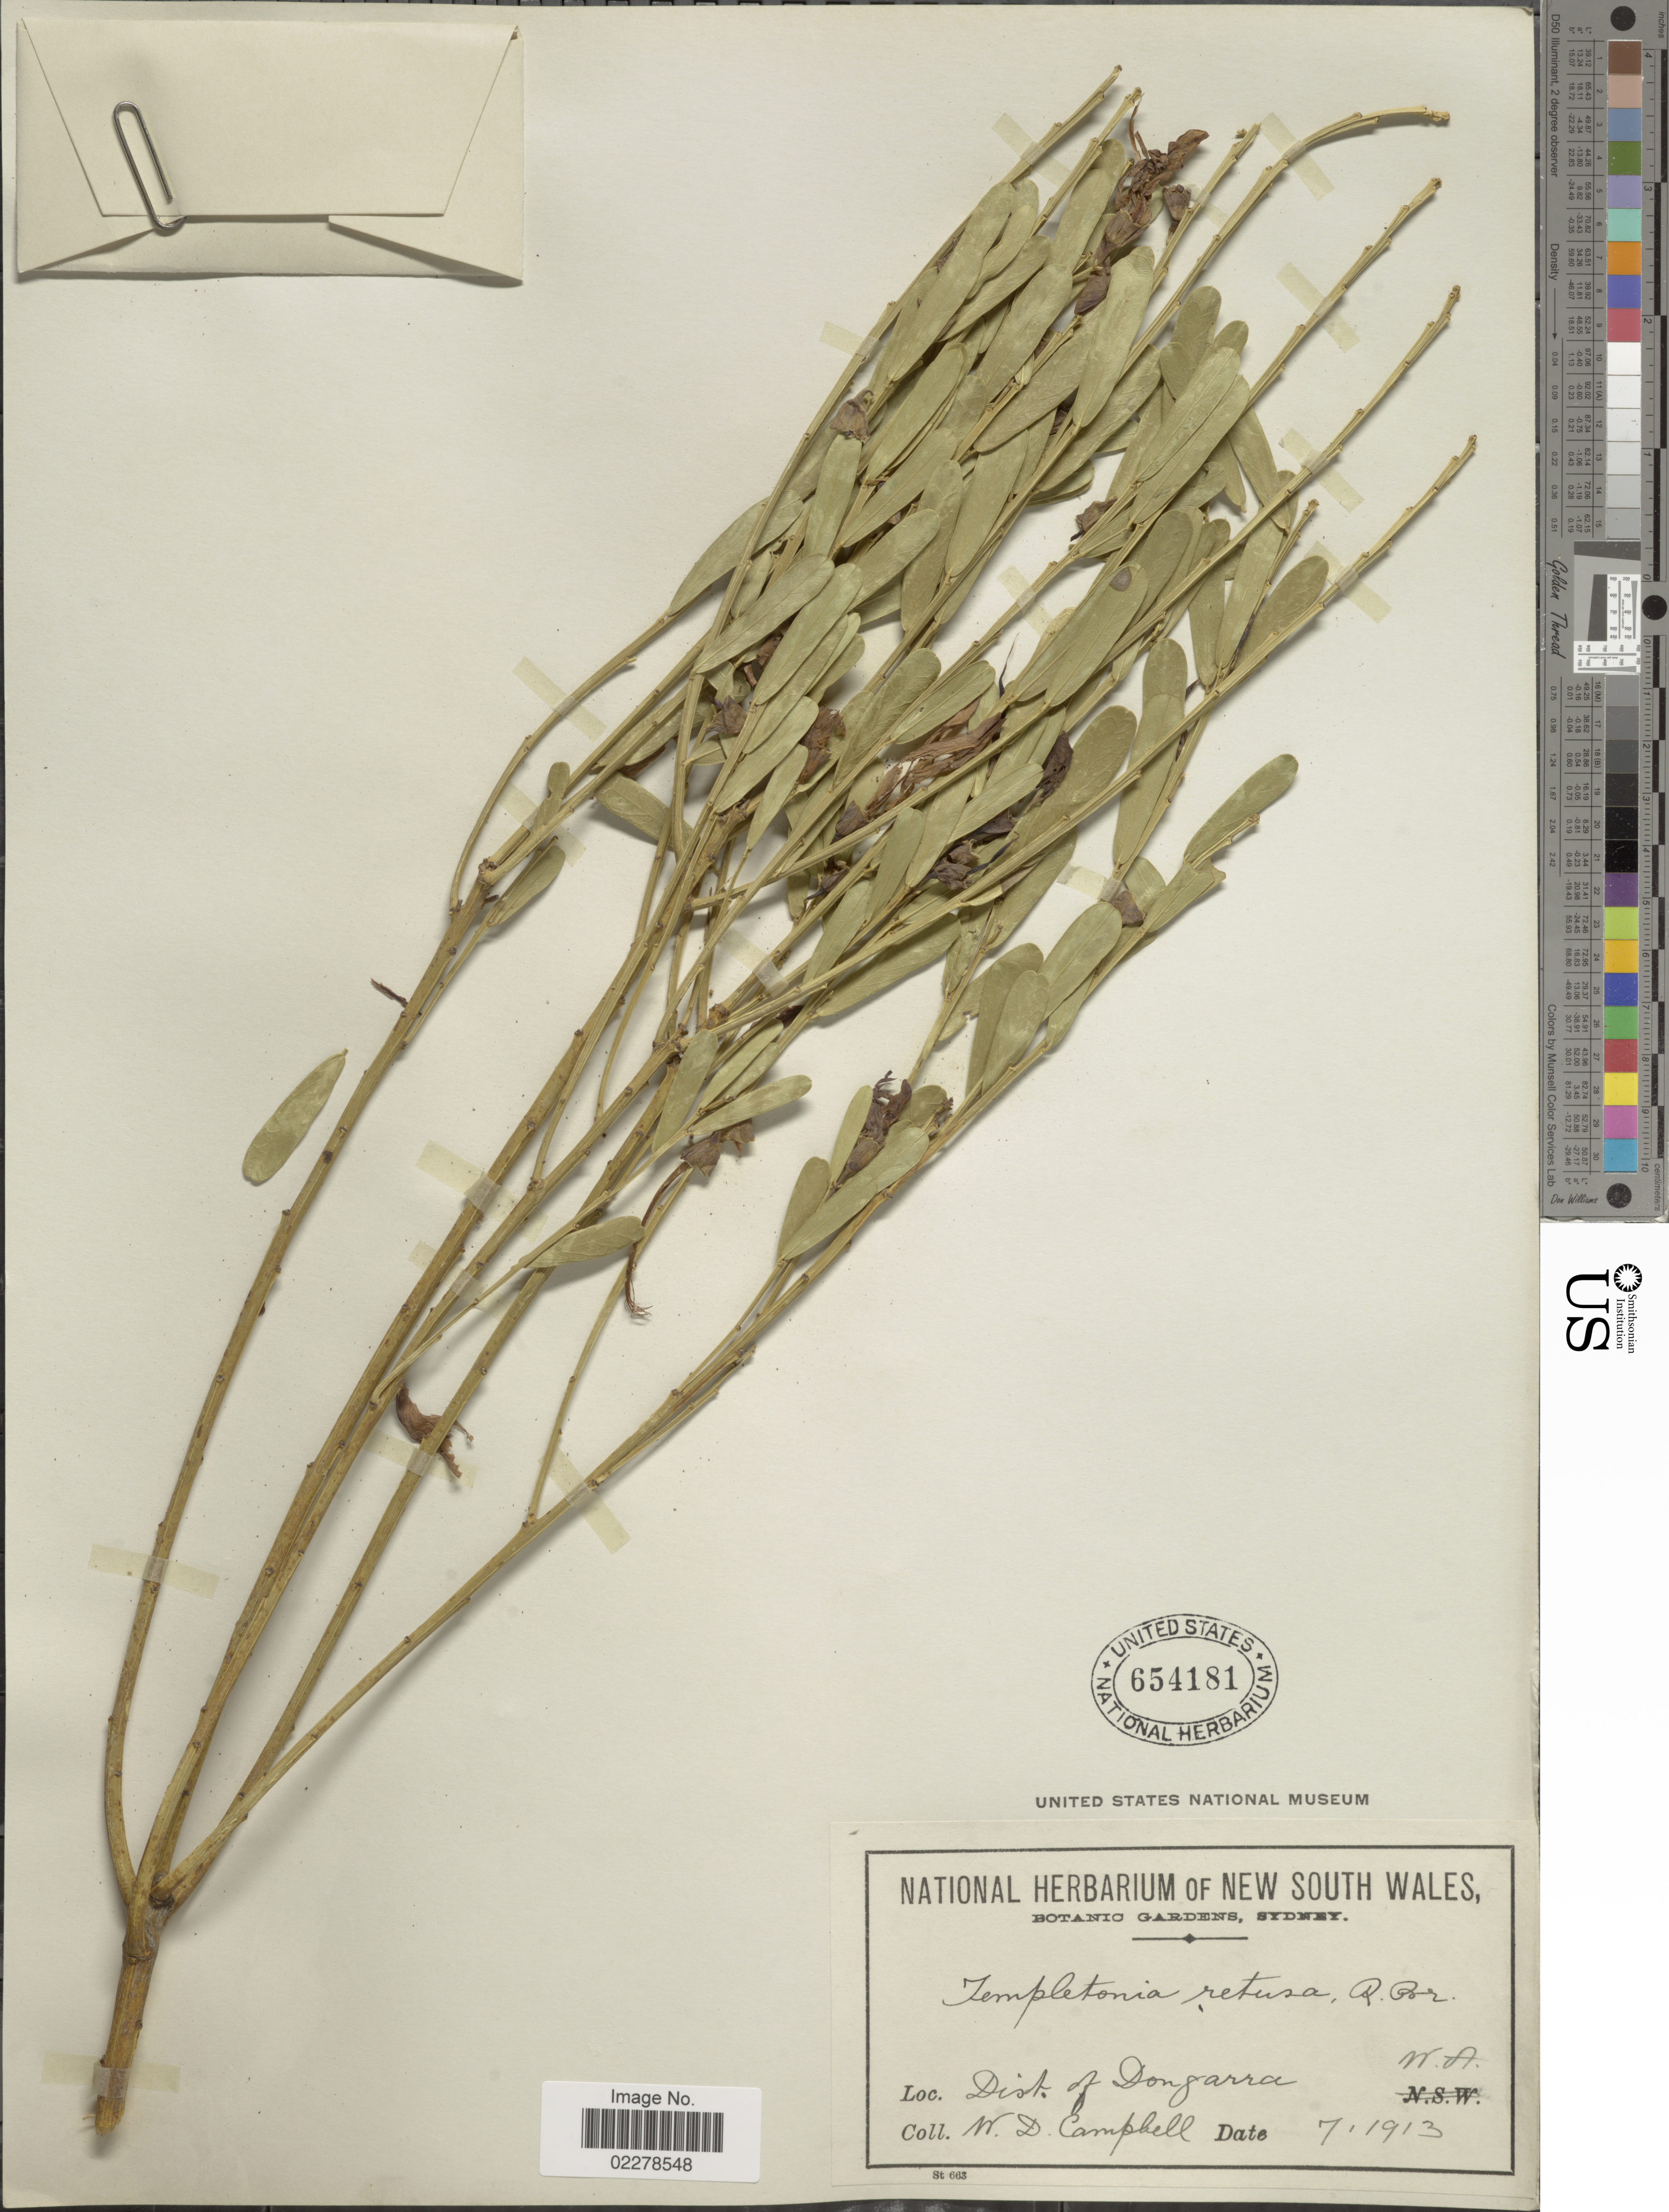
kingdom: Plantae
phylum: Tracheophyta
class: Magnoliopsida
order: Fabales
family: Fabaceae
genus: Templetonia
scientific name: Templetonia retusa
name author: R. Br.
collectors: W. D. Campbell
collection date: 1913-07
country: Australia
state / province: Western Australia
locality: Dist. of Dongarra. W.A.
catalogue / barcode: US 654181